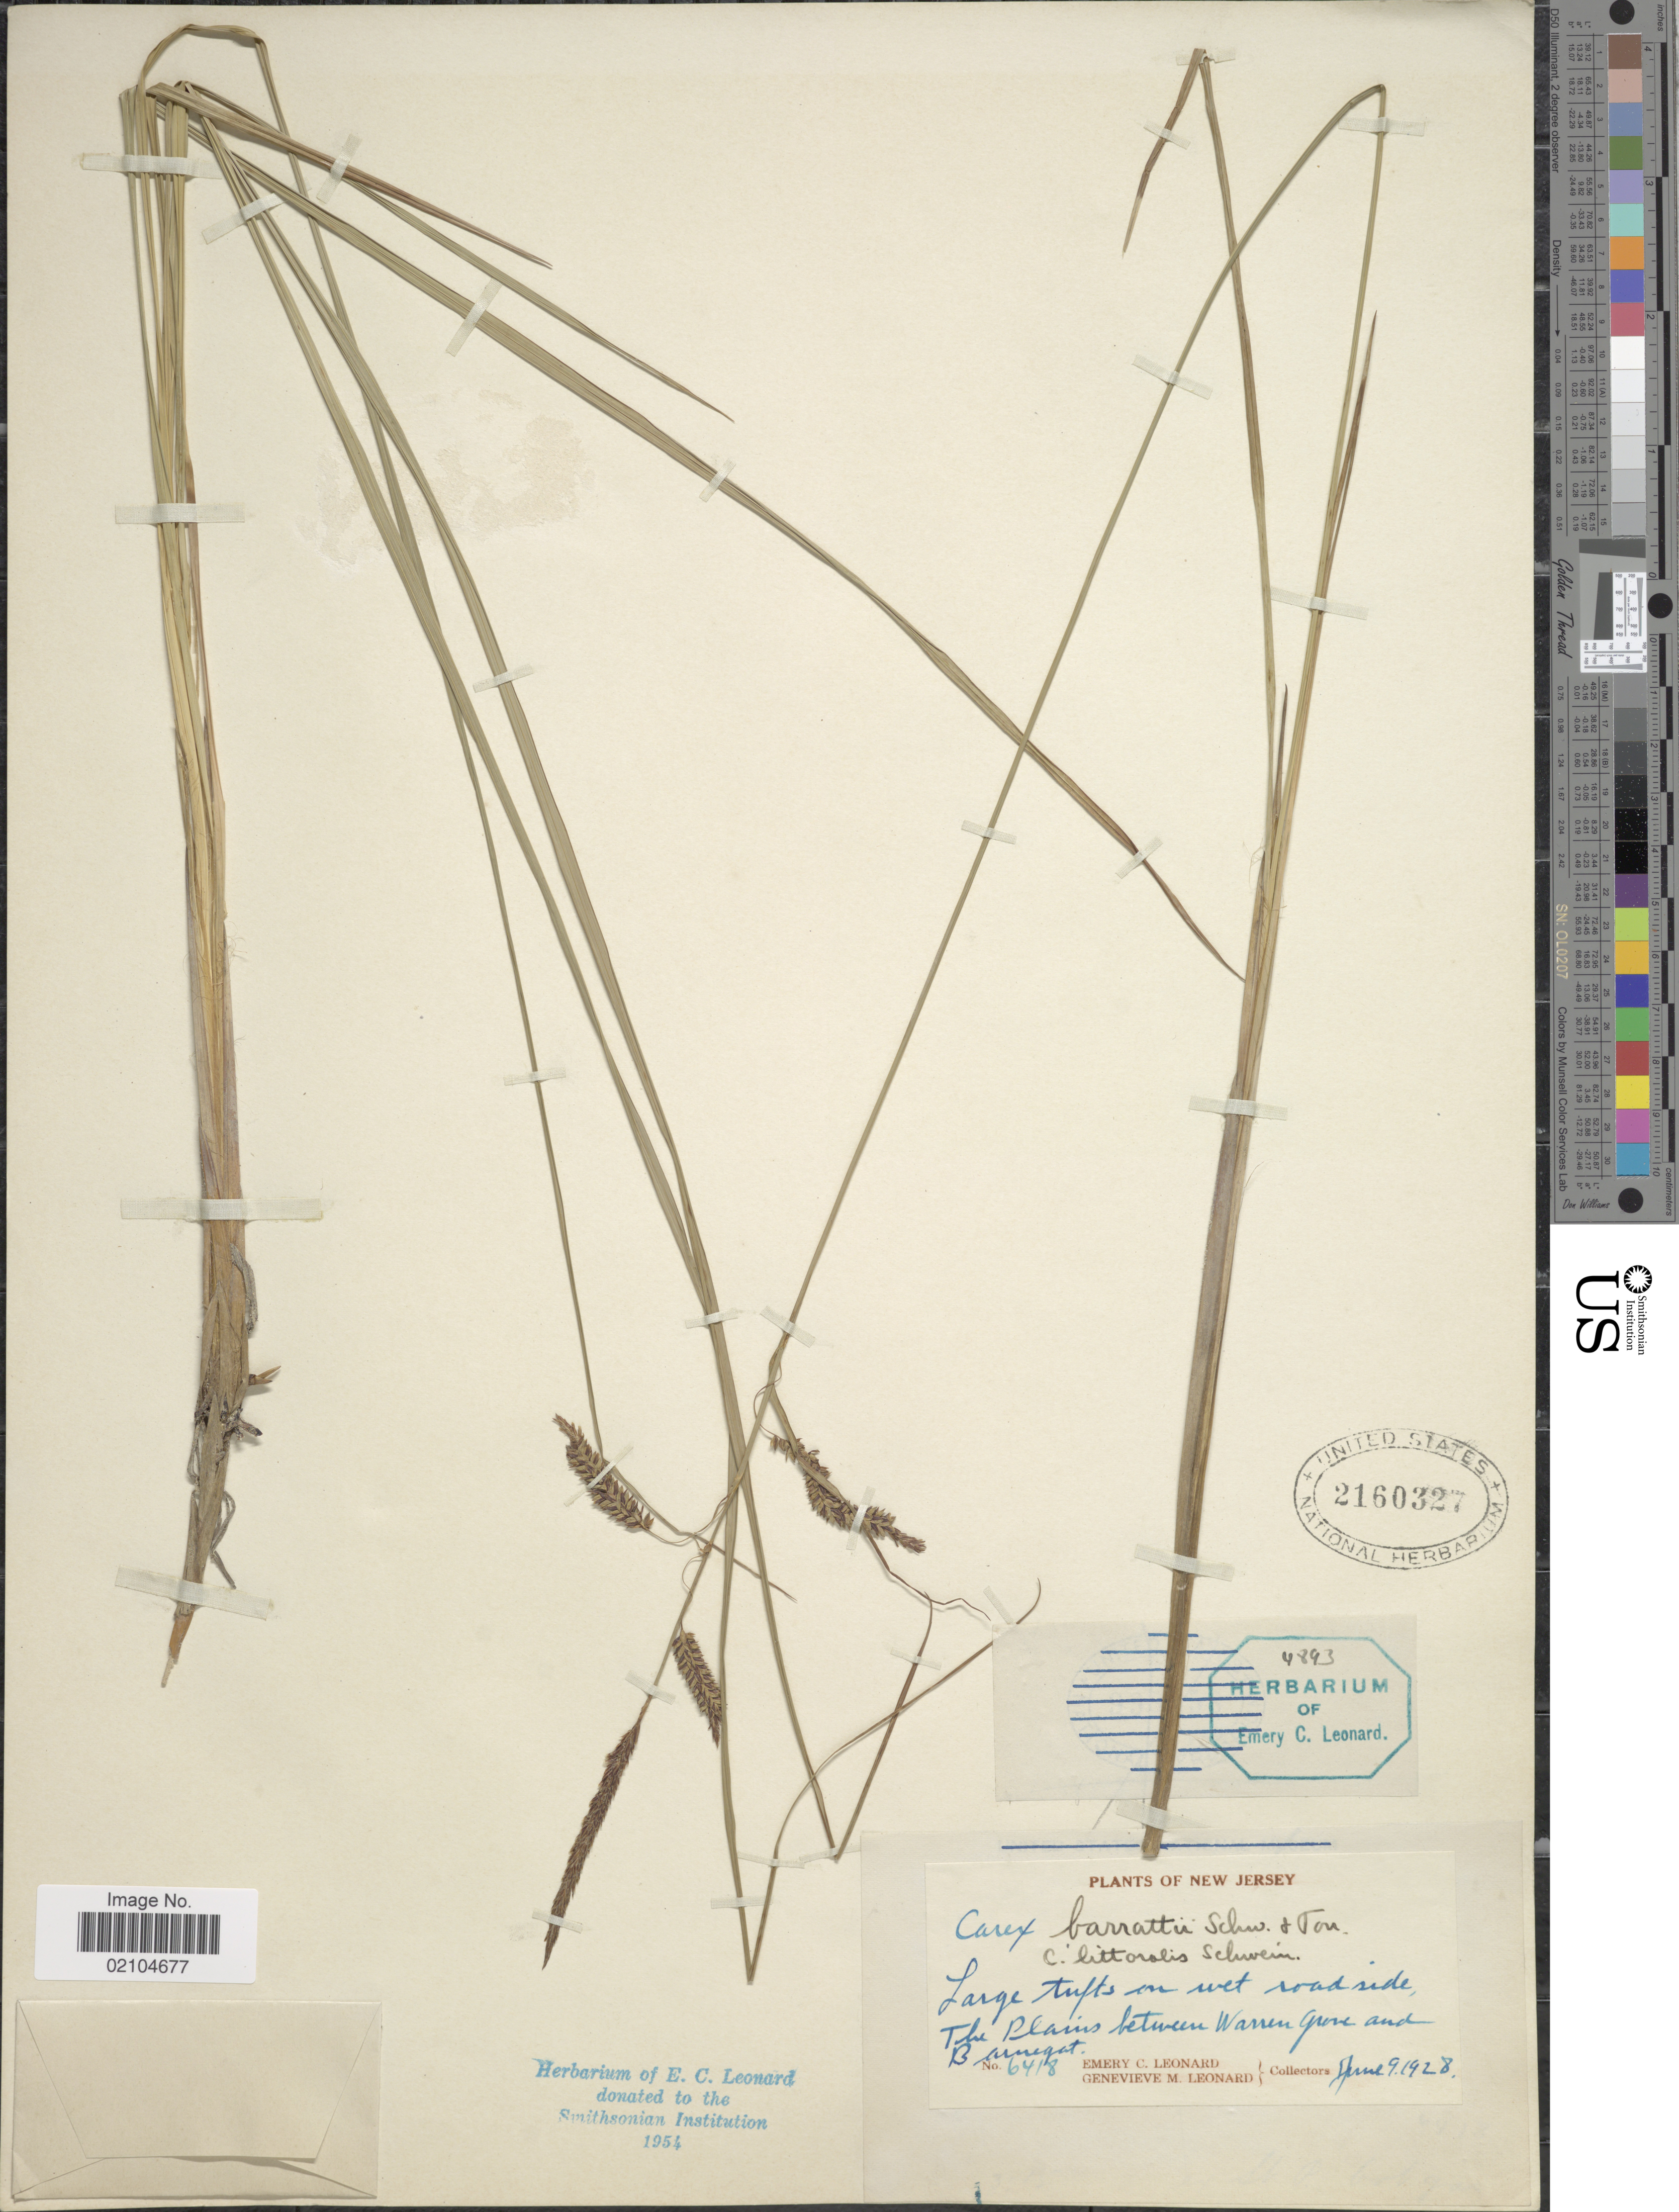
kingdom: Plantae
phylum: Tracheophyta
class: Liliopsida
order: Poales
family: Cyperaceae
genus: Carex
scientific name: Carex barrattii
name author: Torr. ex Schwein.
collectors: E. C. Leonard & G. M. Leonard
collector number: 6418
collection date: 1928-06-09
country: United States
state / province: New Jersey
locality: The Plains between Warren Grove and Blunegat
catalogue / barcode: US 2160327